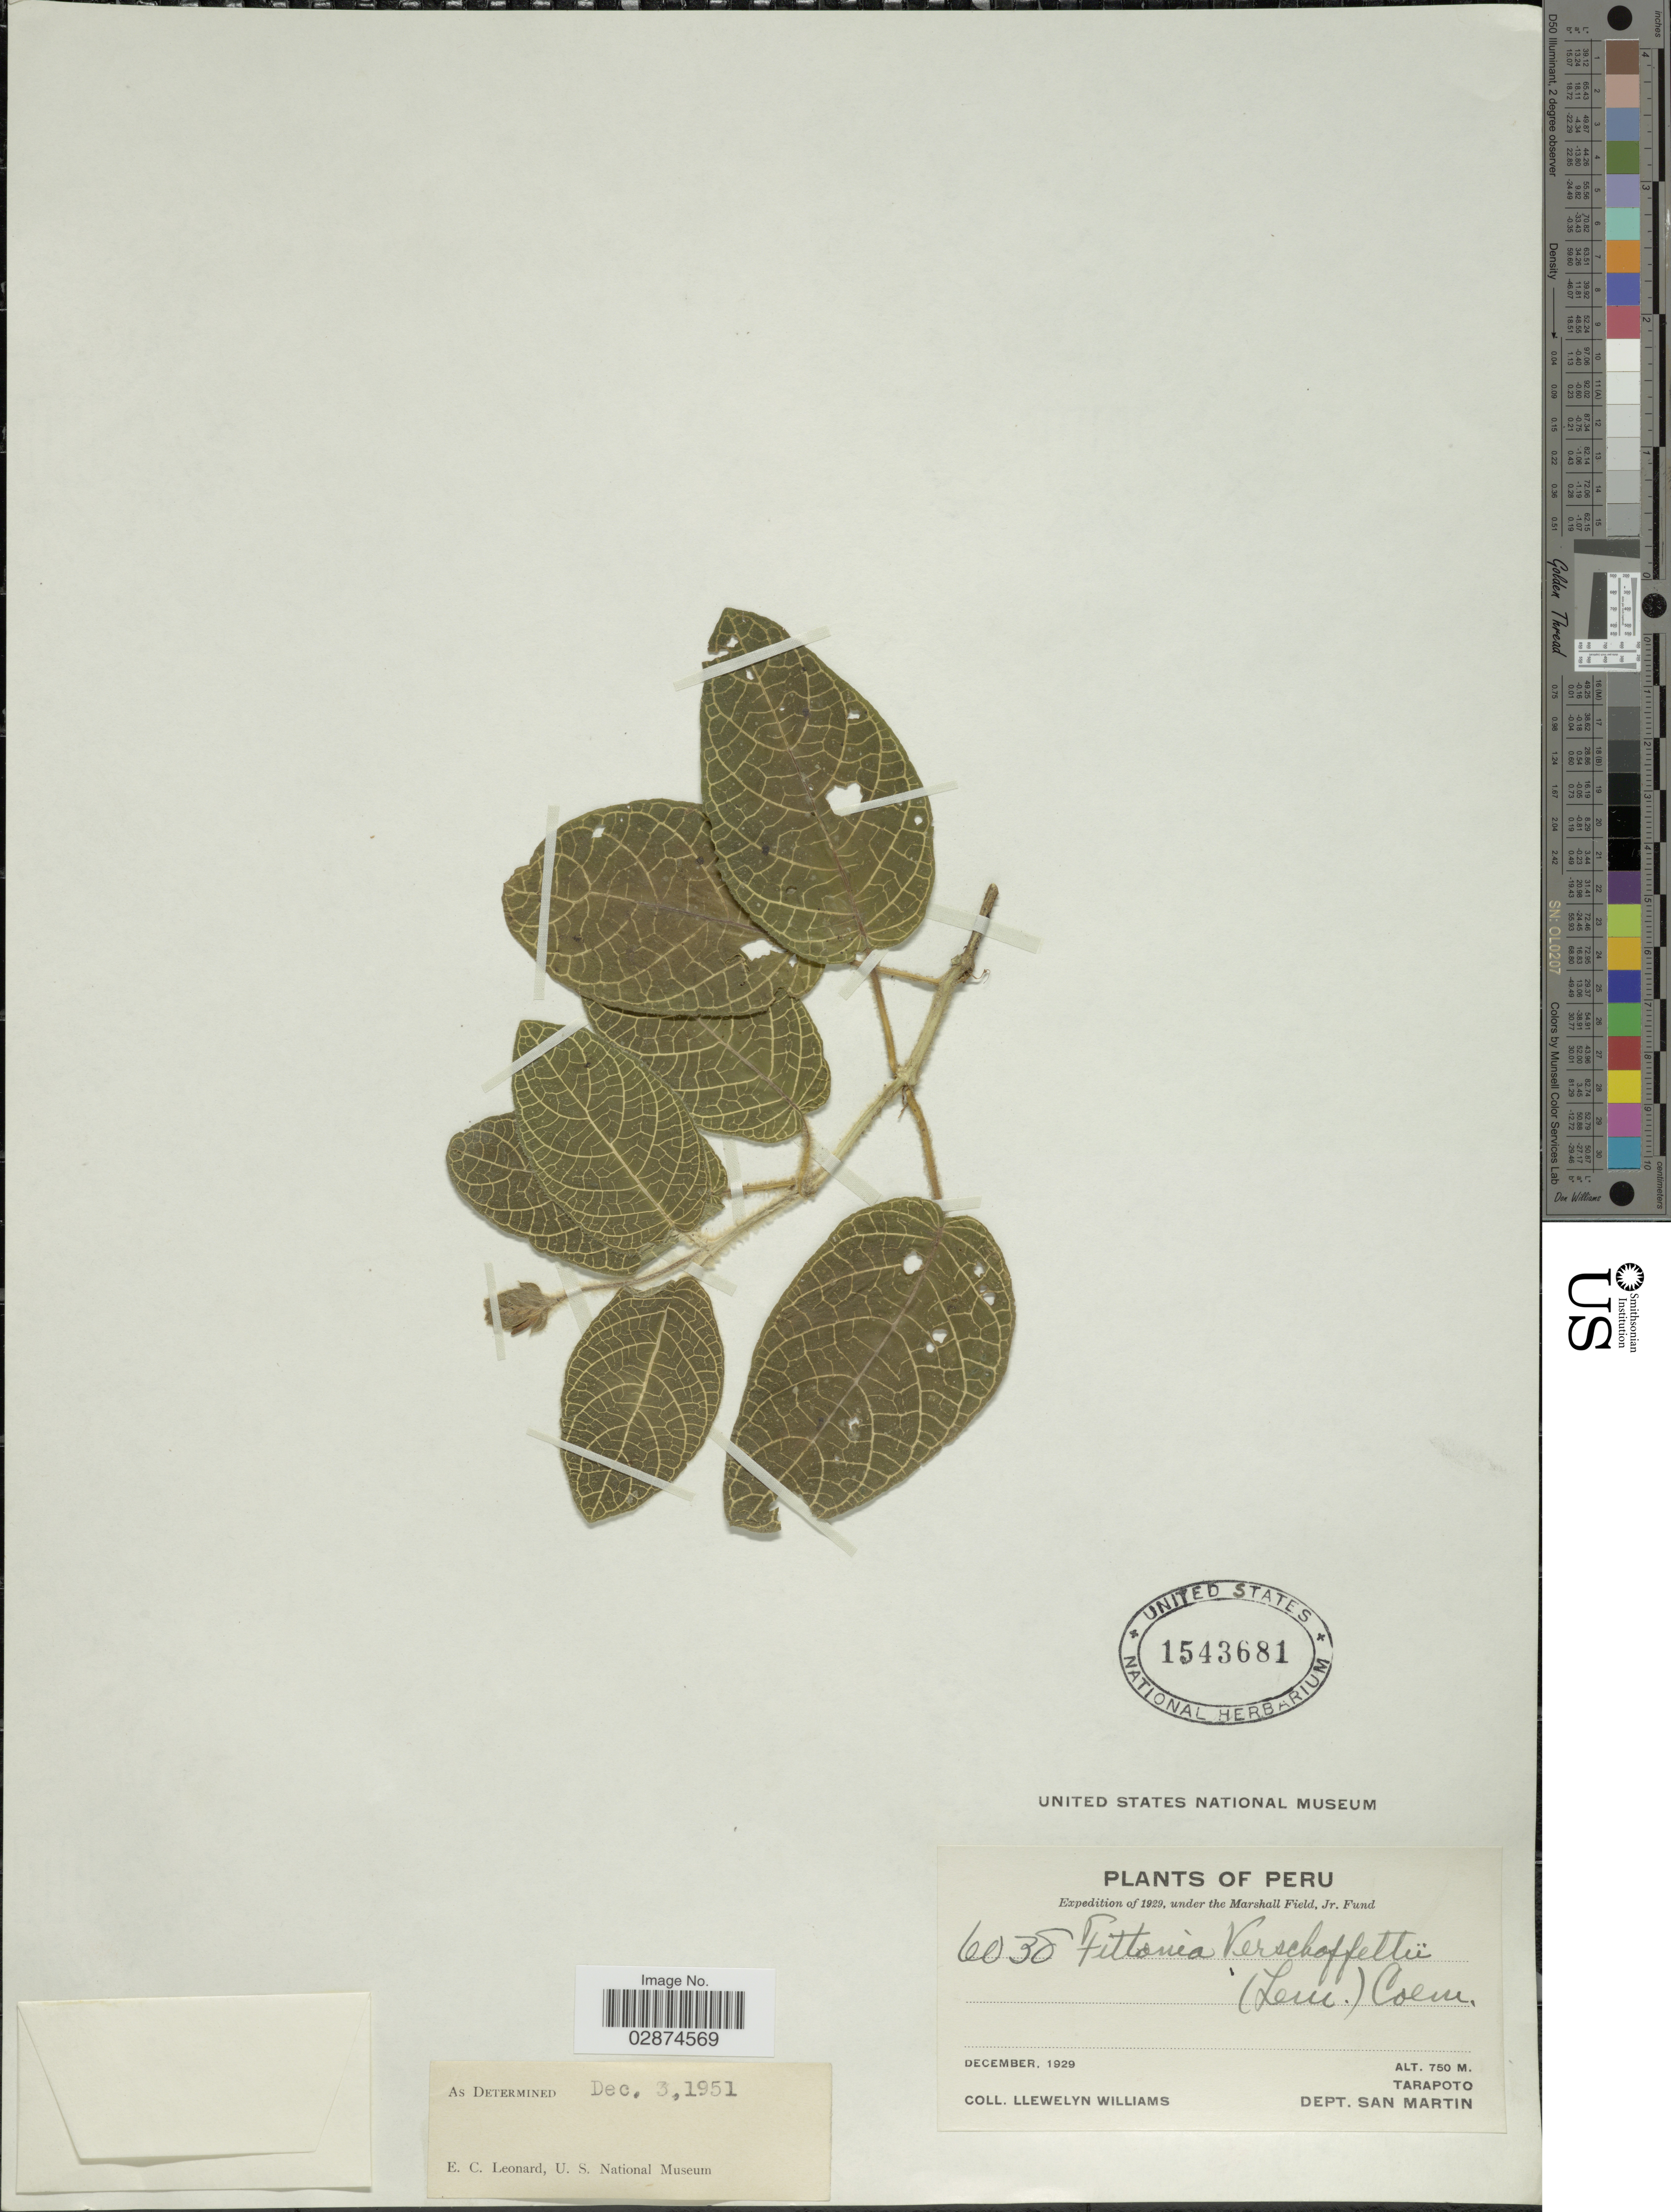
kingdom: Plantae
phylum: Tracheophyta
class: Magnoliopsida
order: Lamiales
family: Acanthaceae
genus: Fittonia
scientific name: Fittonia albivenis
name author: (Lindl. ex Veitch) Brummitt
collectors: Ll. Williams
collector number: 6038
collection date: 1929-12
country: Peru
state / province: San Martín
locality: Tarapoto. Dept. San Martin.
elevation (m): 750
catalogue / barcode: US 1543681